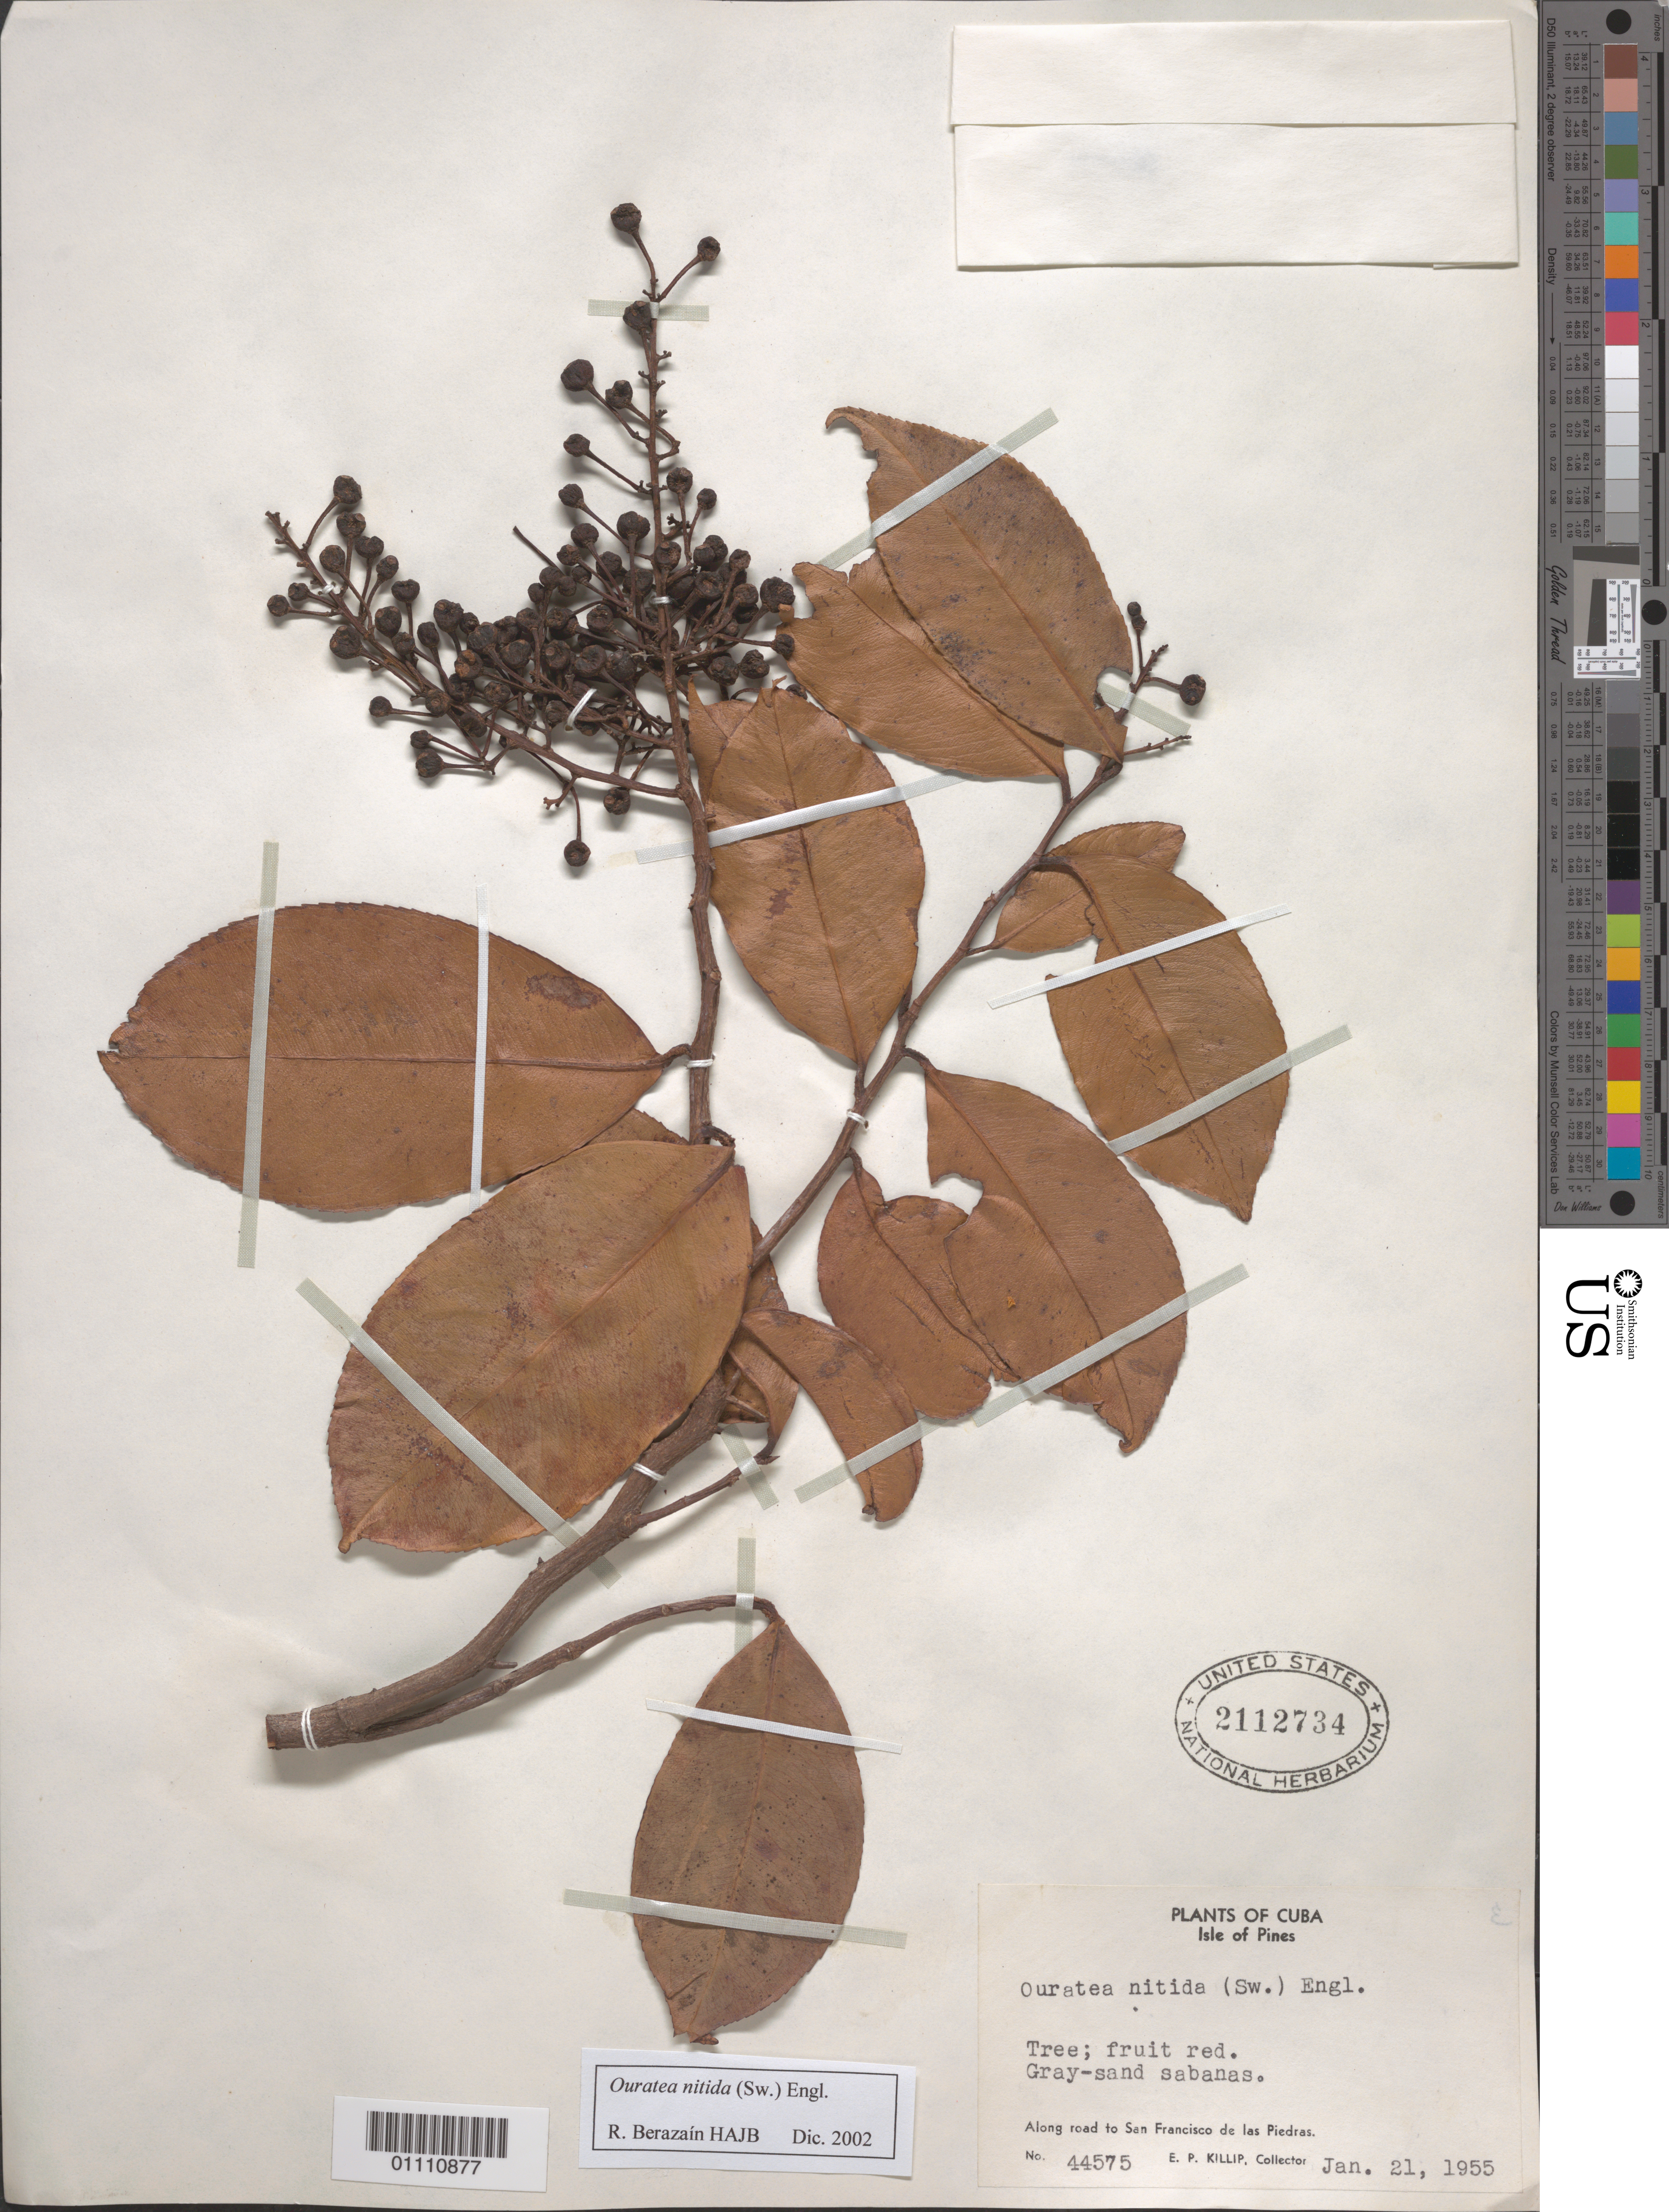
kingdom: Plantae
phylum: Tracheophyta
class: Magnoliopsida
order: Malpighiales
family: Ochnaceae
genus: Ouratea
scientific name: Ouratea nitida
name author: (Sw.) Engl.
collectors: E. P. Killip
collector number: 44575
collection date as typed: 21 Jan 1955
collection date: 1955-01-21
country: Cuba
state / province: Isla de La Juventud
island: Isla de la Juventud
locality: Isle of Pines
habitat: along road to San Francisco de las Piedras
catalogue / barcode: US 2112734